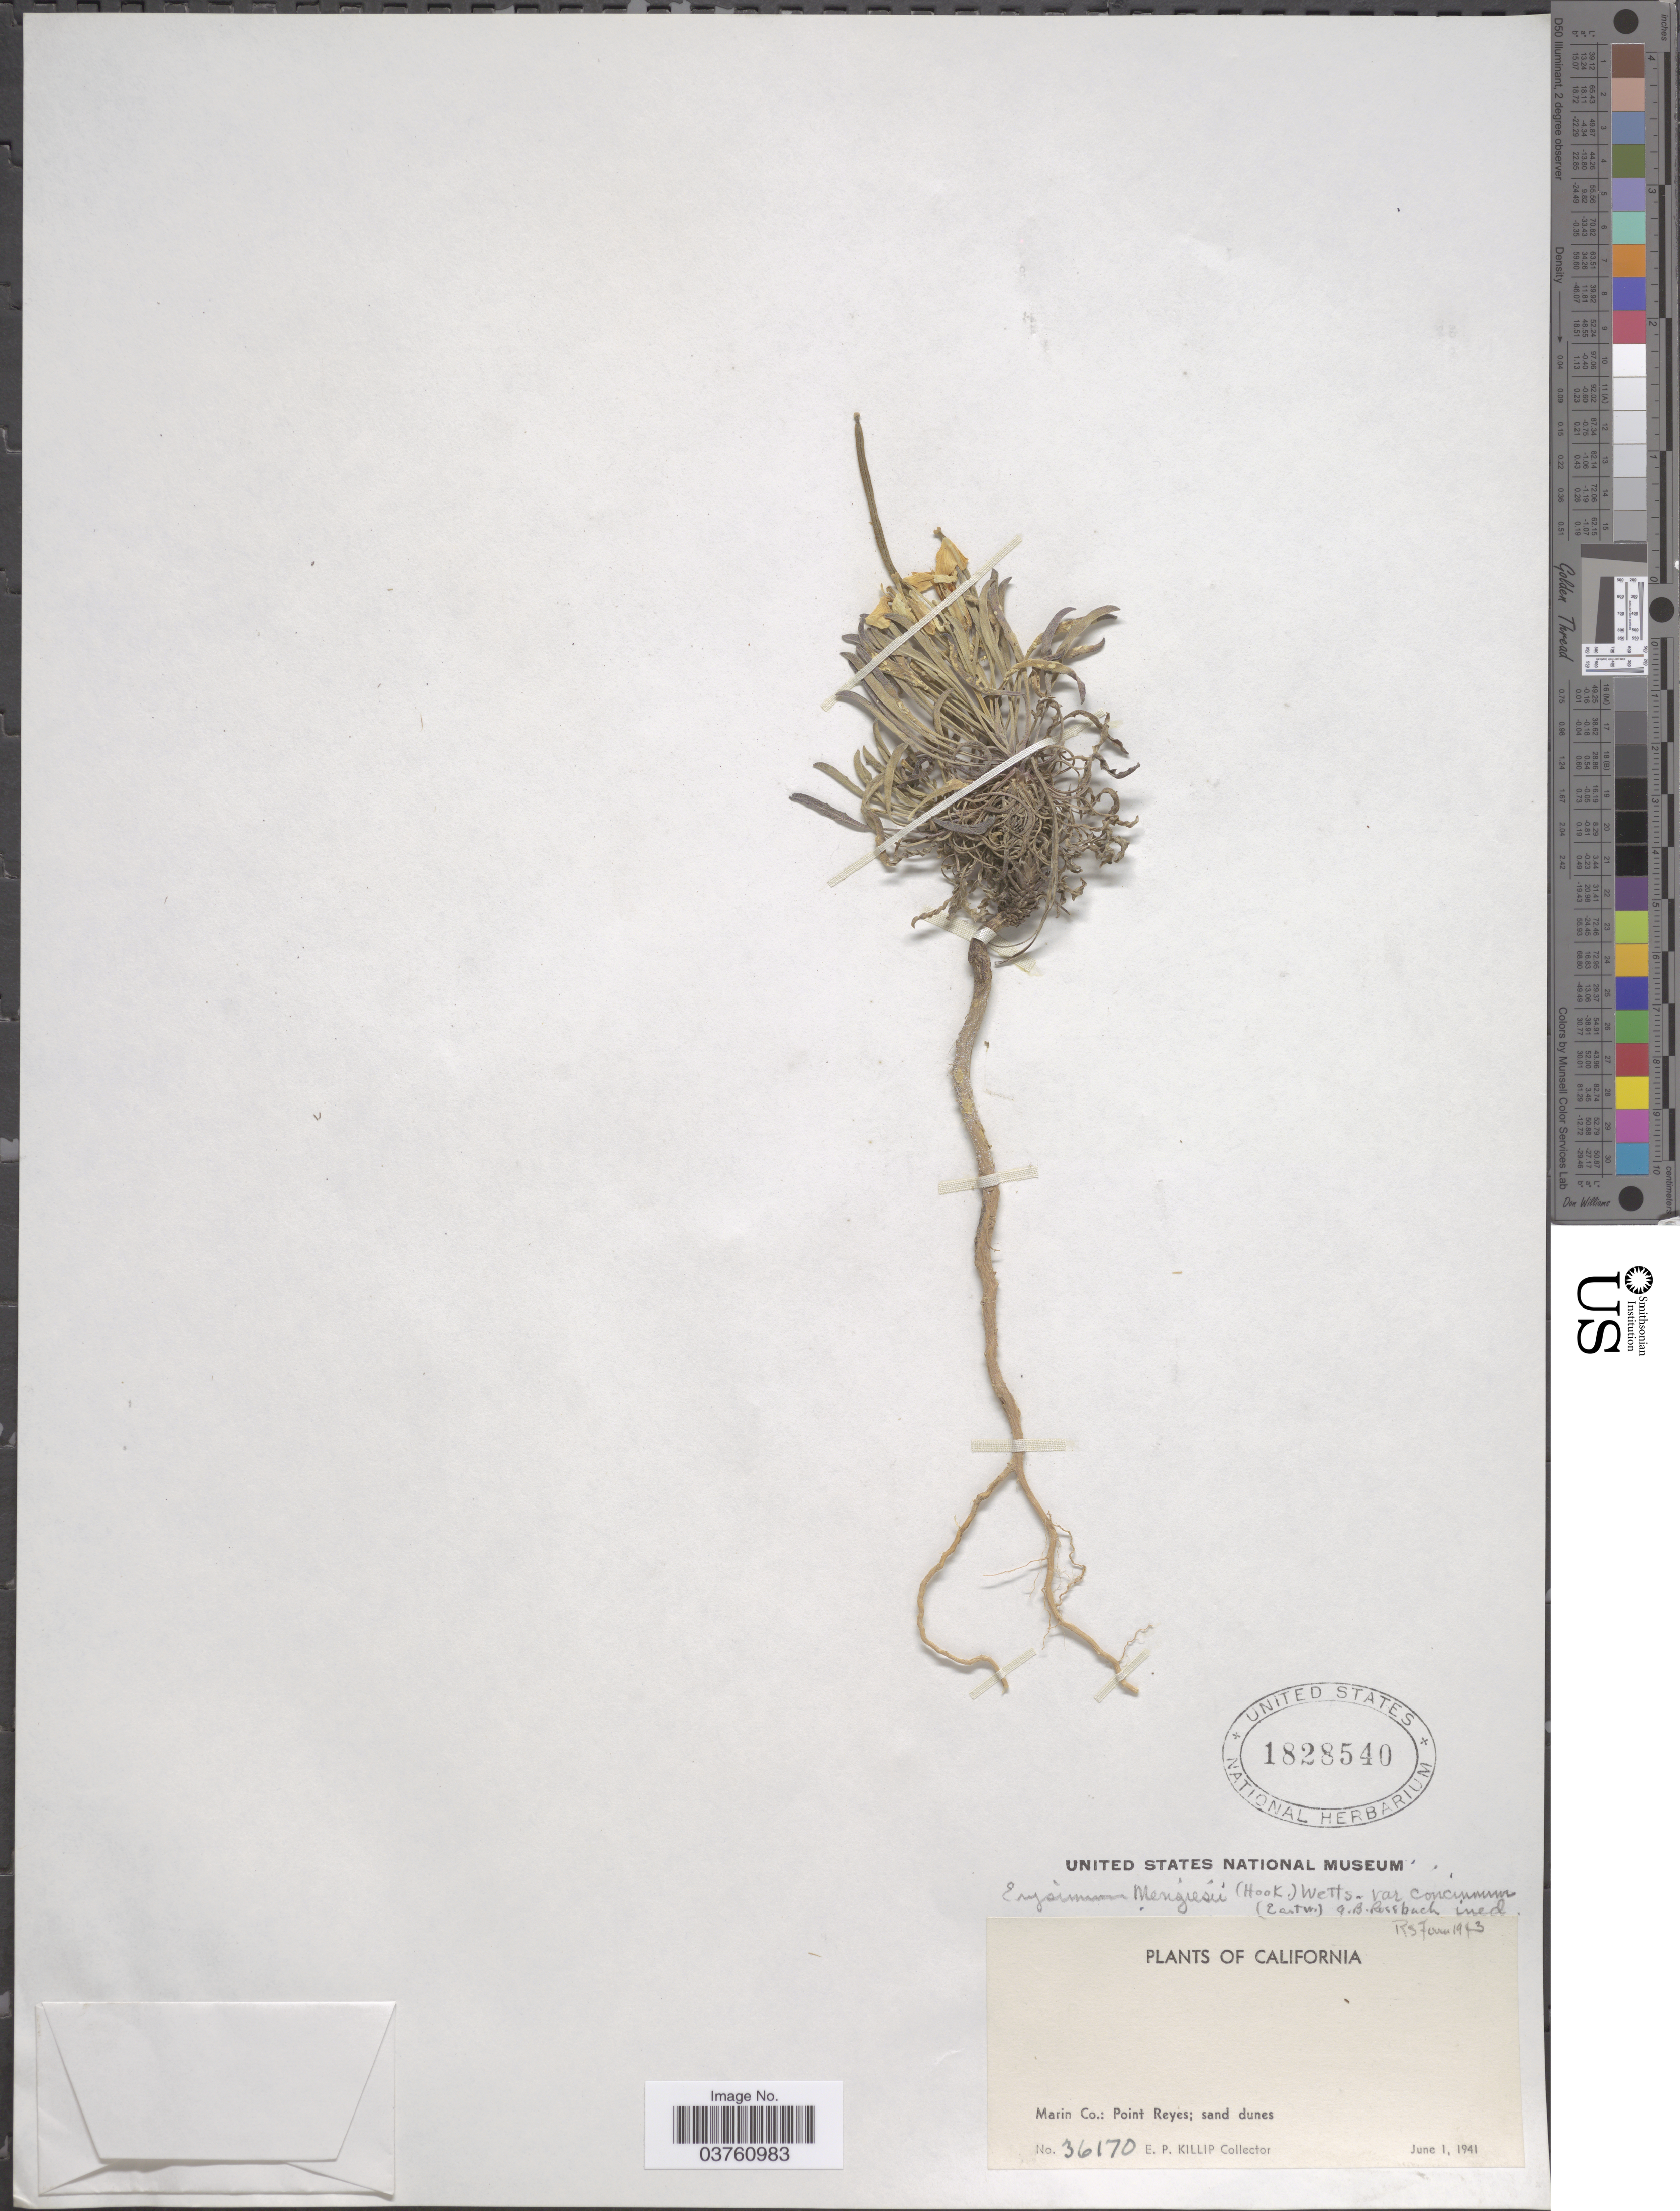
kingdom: Plantae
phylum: Tracheophyta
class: Magnoliopsida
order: Brassicales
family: Brassicaceae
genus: Erysimum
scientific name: Erysimum menziesii subsp. concinnum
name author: (Eastw.) R. Price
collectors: E. P. Killip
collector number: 36170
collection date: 1941-06-01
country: United States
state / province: California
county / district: Marin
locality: Marin Co.: Point Reyes.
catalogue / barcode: US 1828540